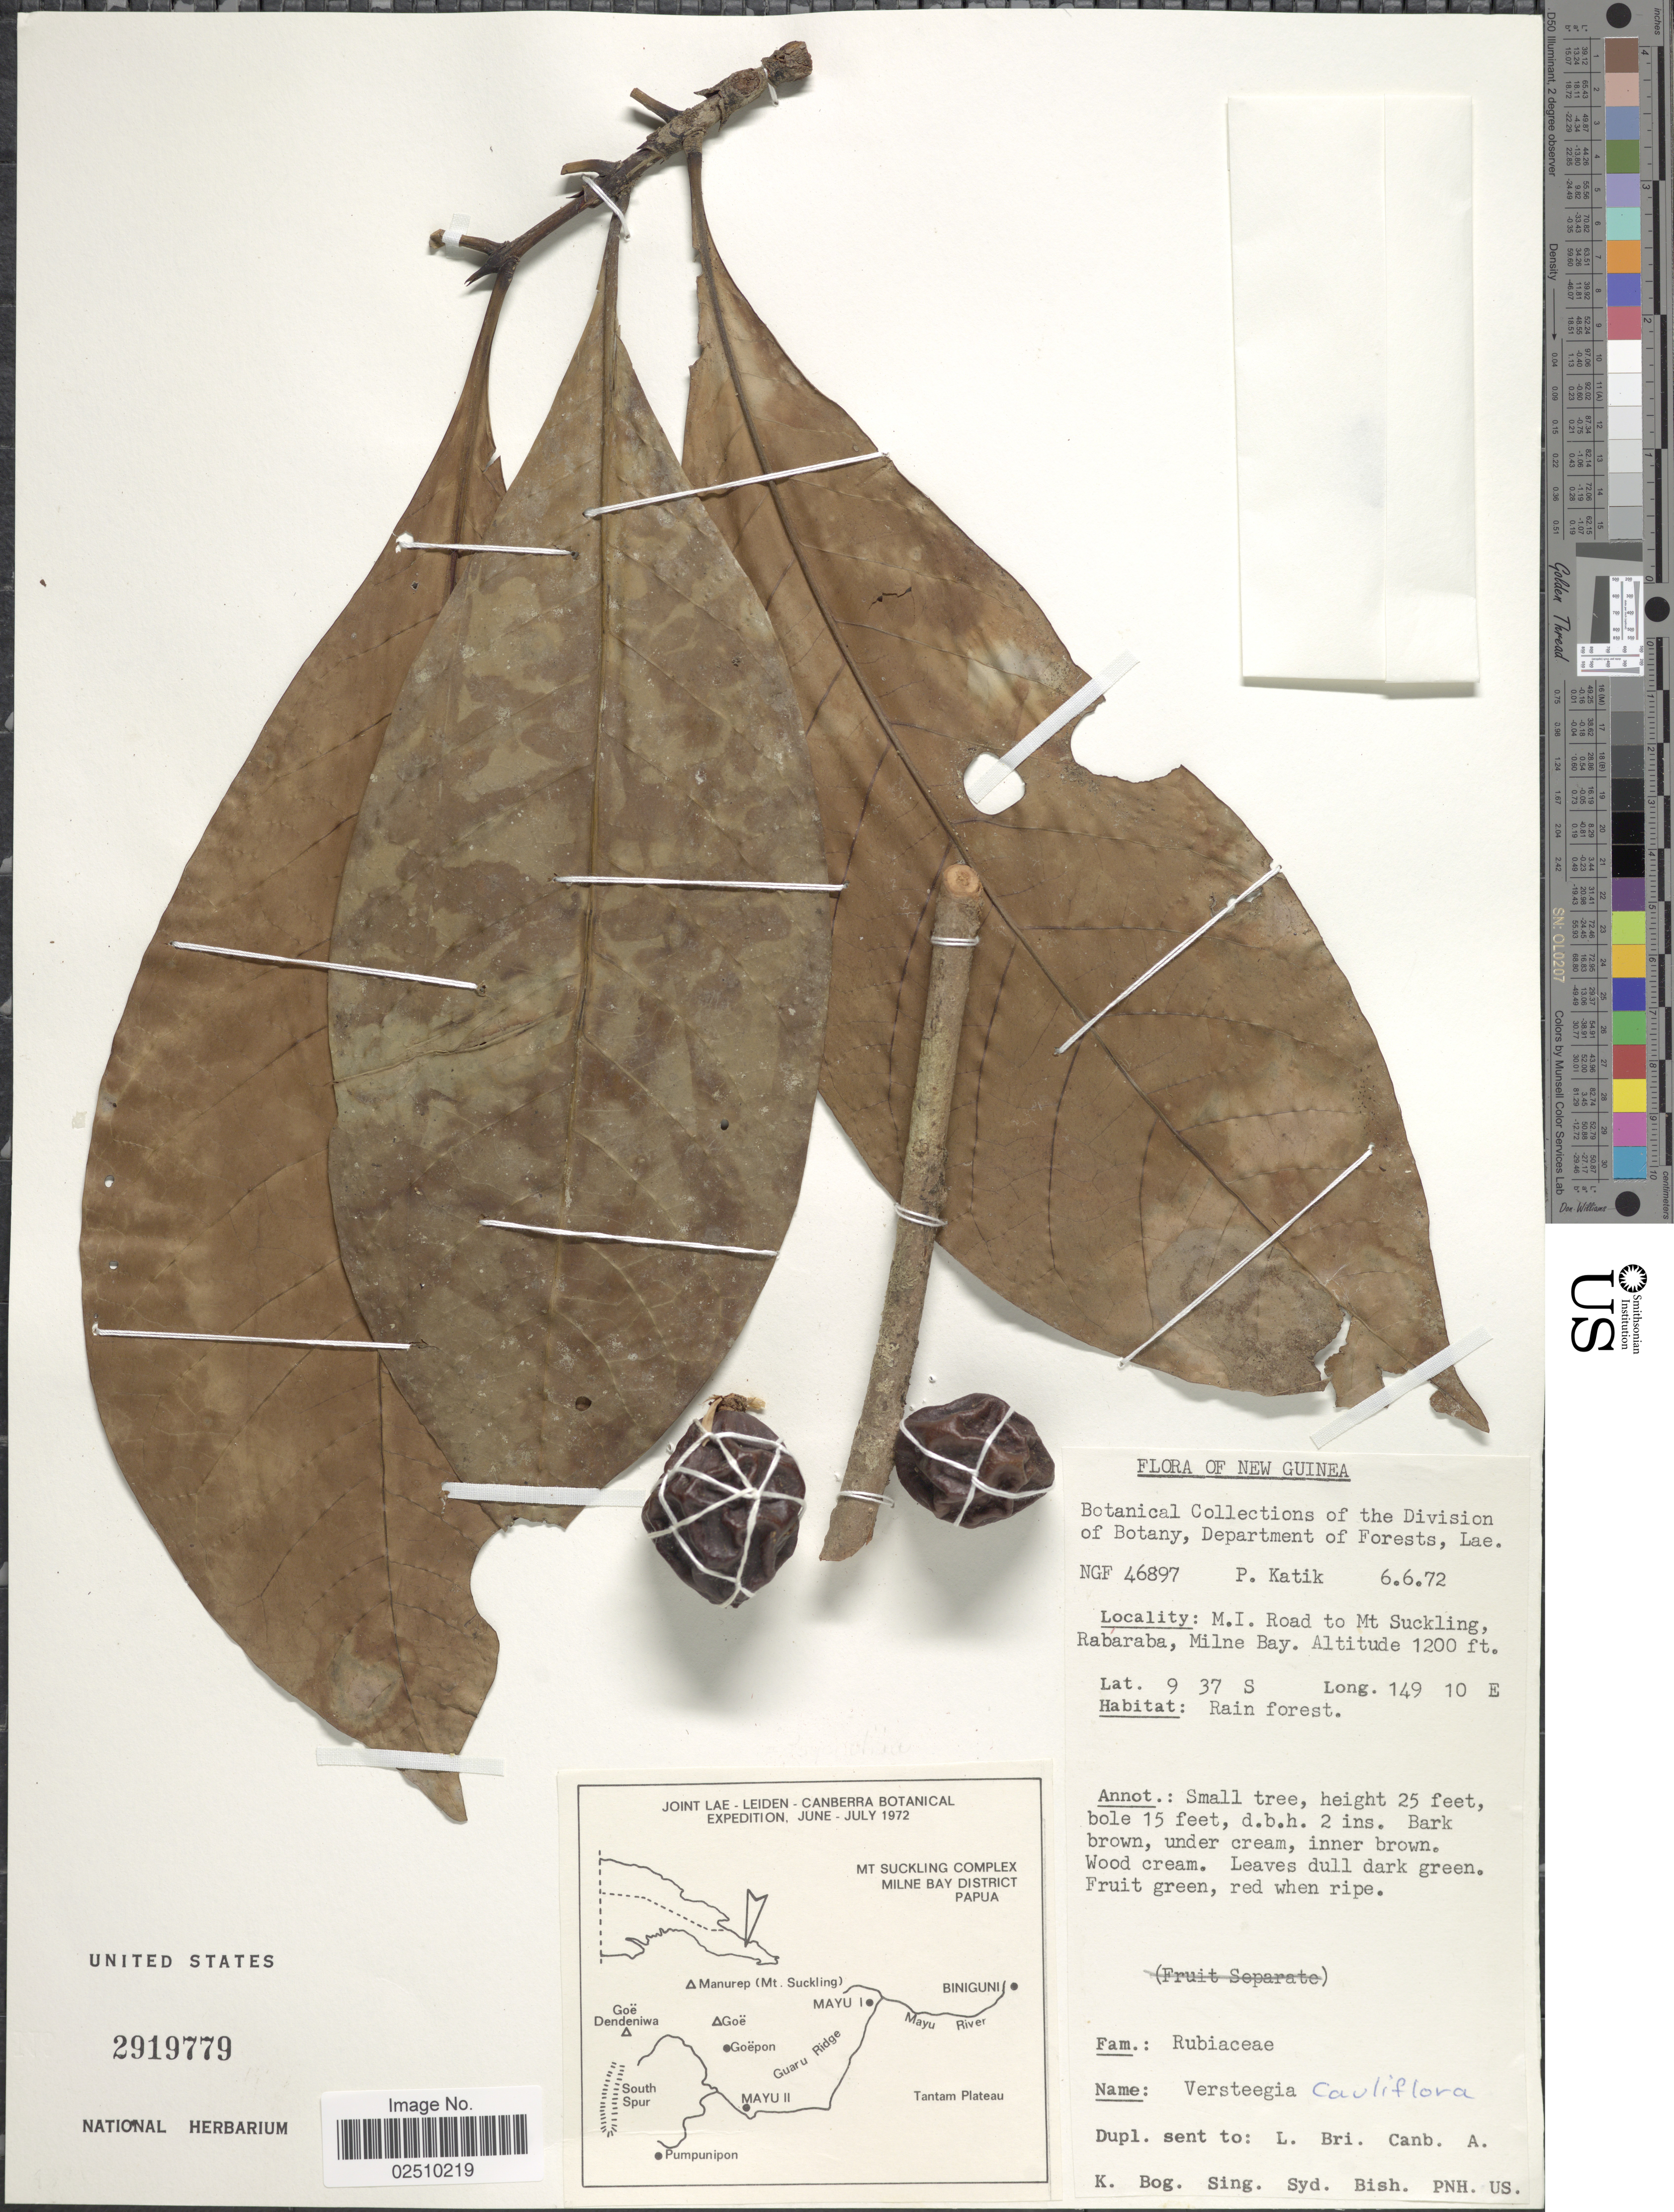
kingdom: Plantae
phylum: Tracheophyta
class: Magnoliopsida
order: Gentianales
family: Rubiaceae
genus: Versteegia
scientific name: Versteegia cauliflora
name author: (K. Schum. & Lauterb.) Valeton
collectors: P. Katik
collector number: NGF46897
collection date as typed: Transcribed d/m/y: 6/6/72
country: Papua New Guinea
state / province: Milne Bay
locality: M.I. Road to Mt Suckling, Rabaraba, Milne Bay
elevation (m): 366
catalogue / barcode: US 2919779